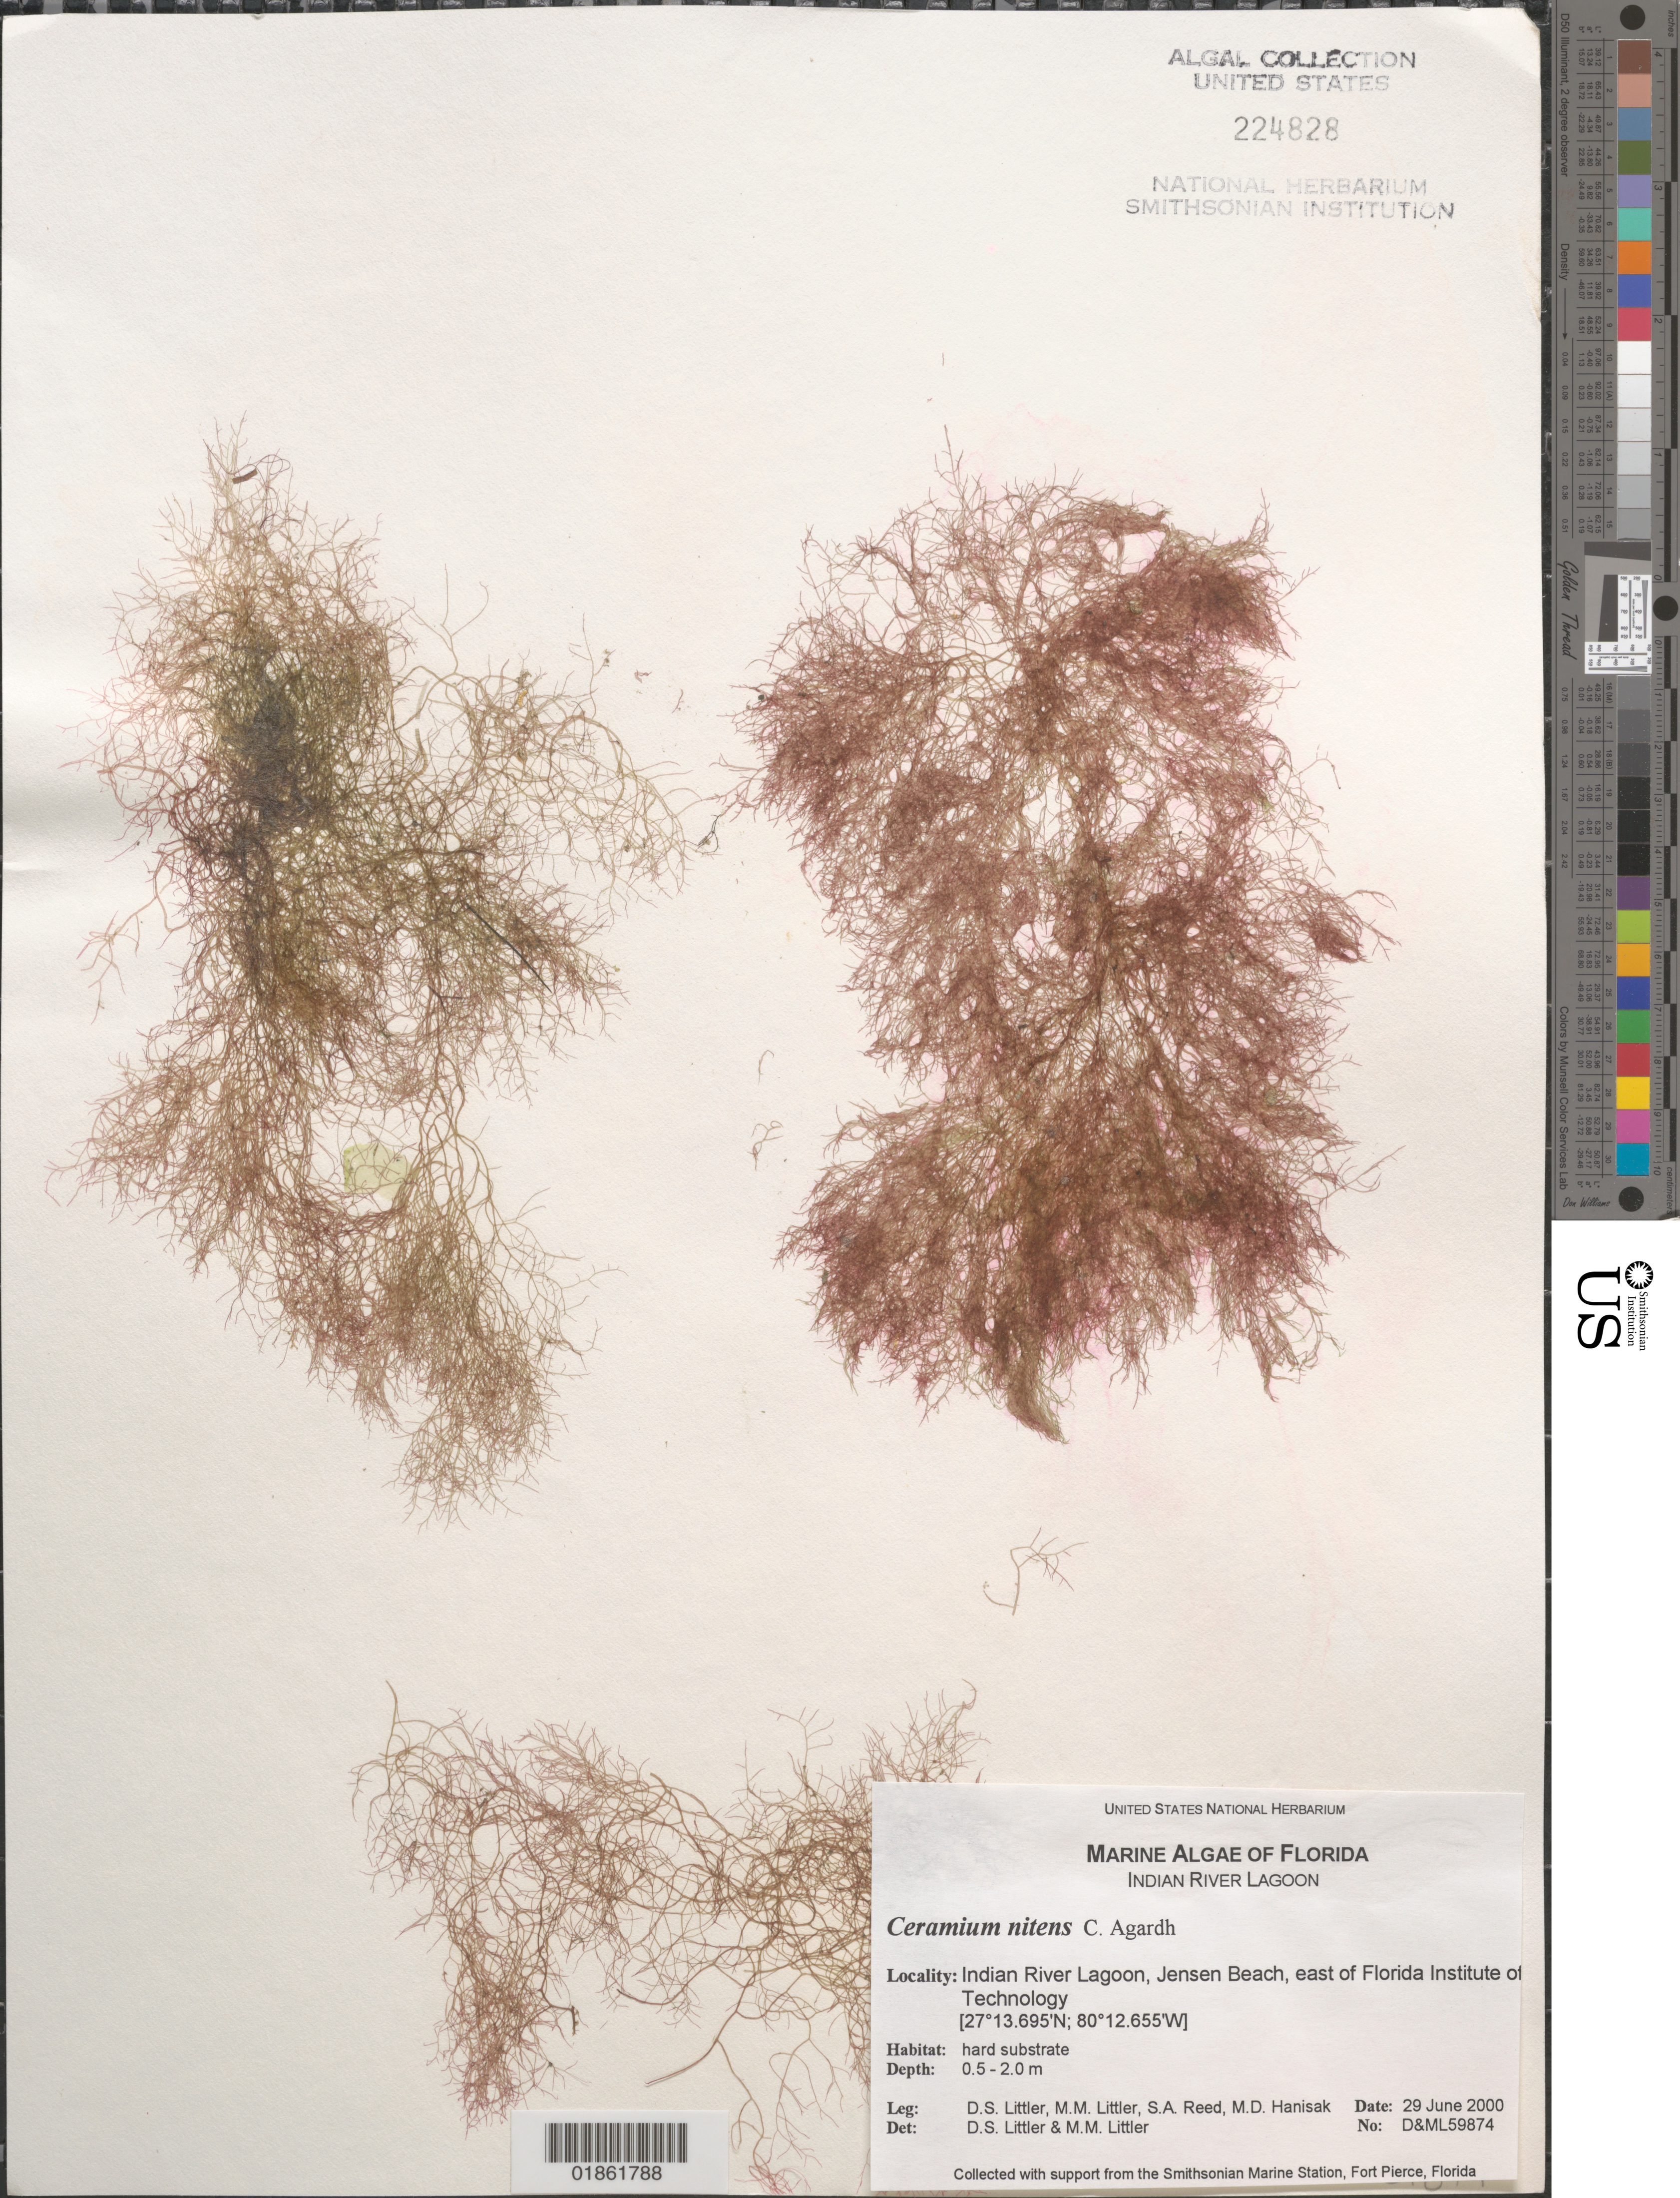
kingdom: Plantae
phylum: Rhodophyta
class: Florideophyceae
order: Ceramiales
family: Ceramiaceae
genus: Ceramium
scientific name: Ceramium nitens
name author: (C. Agardh) J. Agardh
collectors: D. S. Littler & M. M. Littler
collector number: D&ML 59874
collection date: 2000-06-29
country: United States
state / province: Florida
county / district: Brevard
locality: N of NASA Parkway Bridge. S of Titusville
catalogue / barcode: US 224828